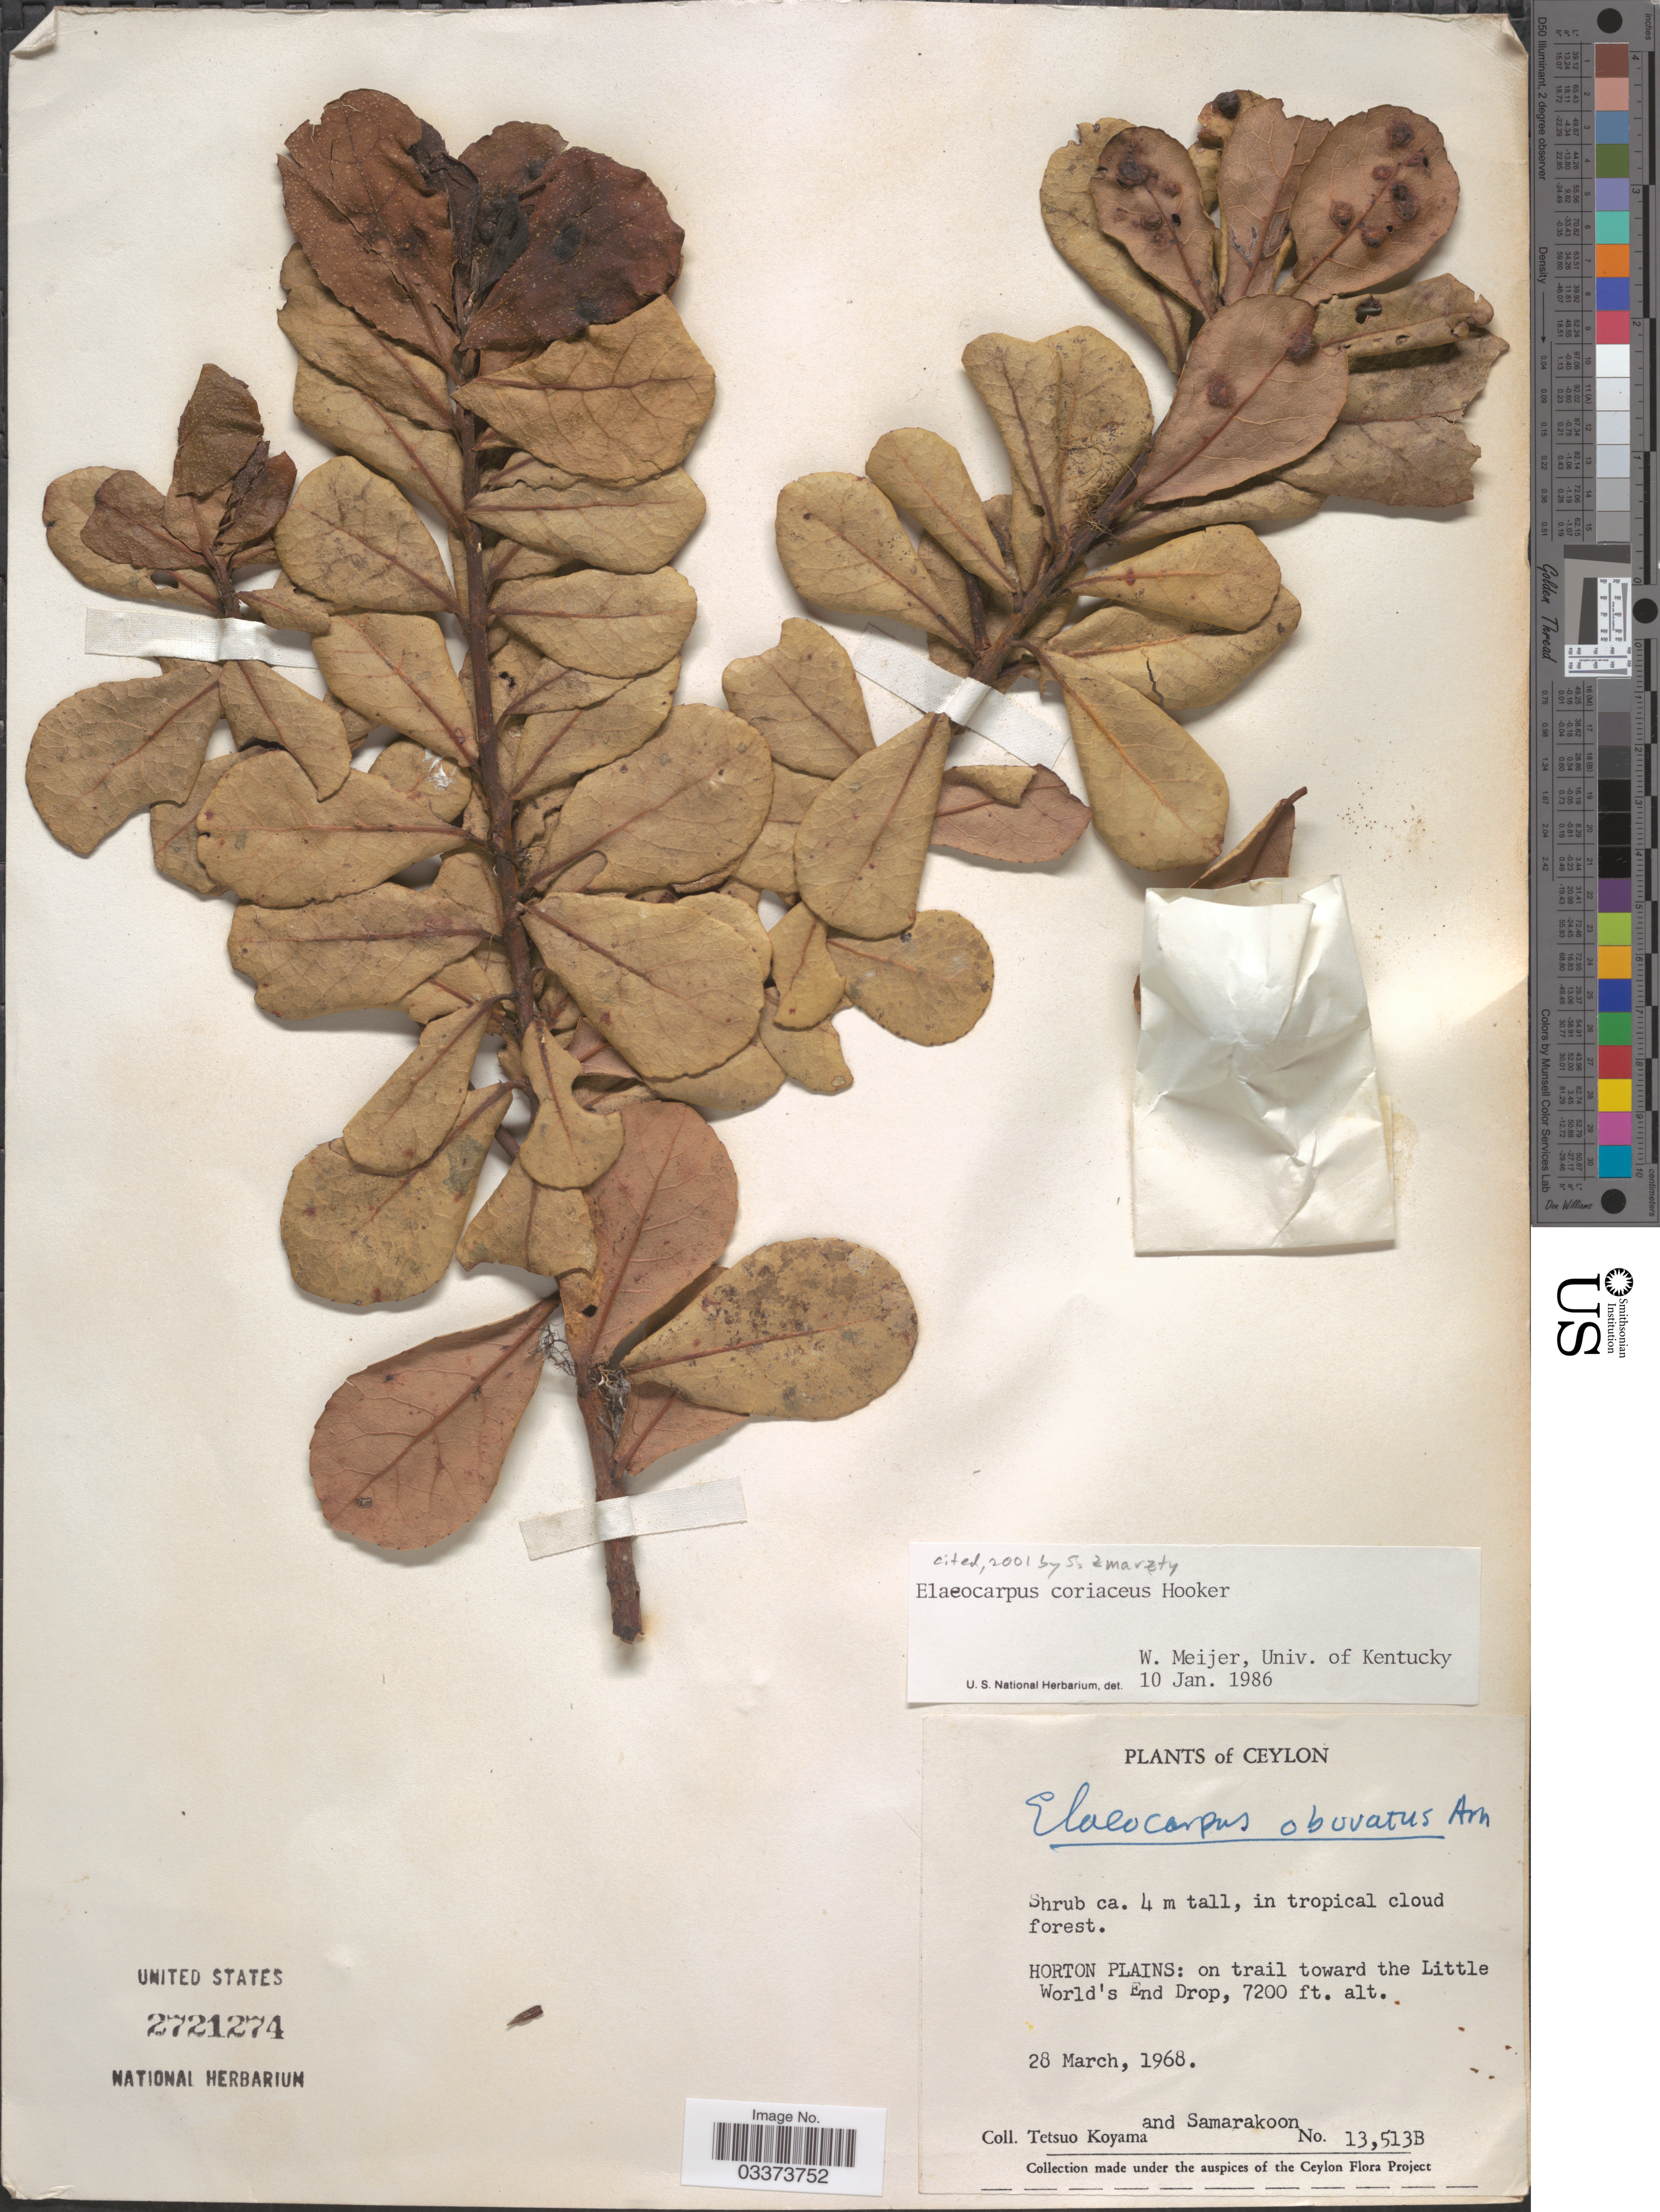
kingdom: Plantae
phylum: Tracheophyta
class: Magnoliopsida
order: Oxalidales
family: Elaeocarpaceae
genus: Elaeocarpus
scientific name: Elaeocarpus coriaceus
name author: Hook.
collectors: T. Koyama & T. Samarakoon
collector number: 13513B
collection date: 1968-03-28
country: Sri Lanka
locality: Ceylon, Horton Plains: on trail toward the Little World's End Drop.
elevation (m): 2195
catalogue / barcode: US 2721274